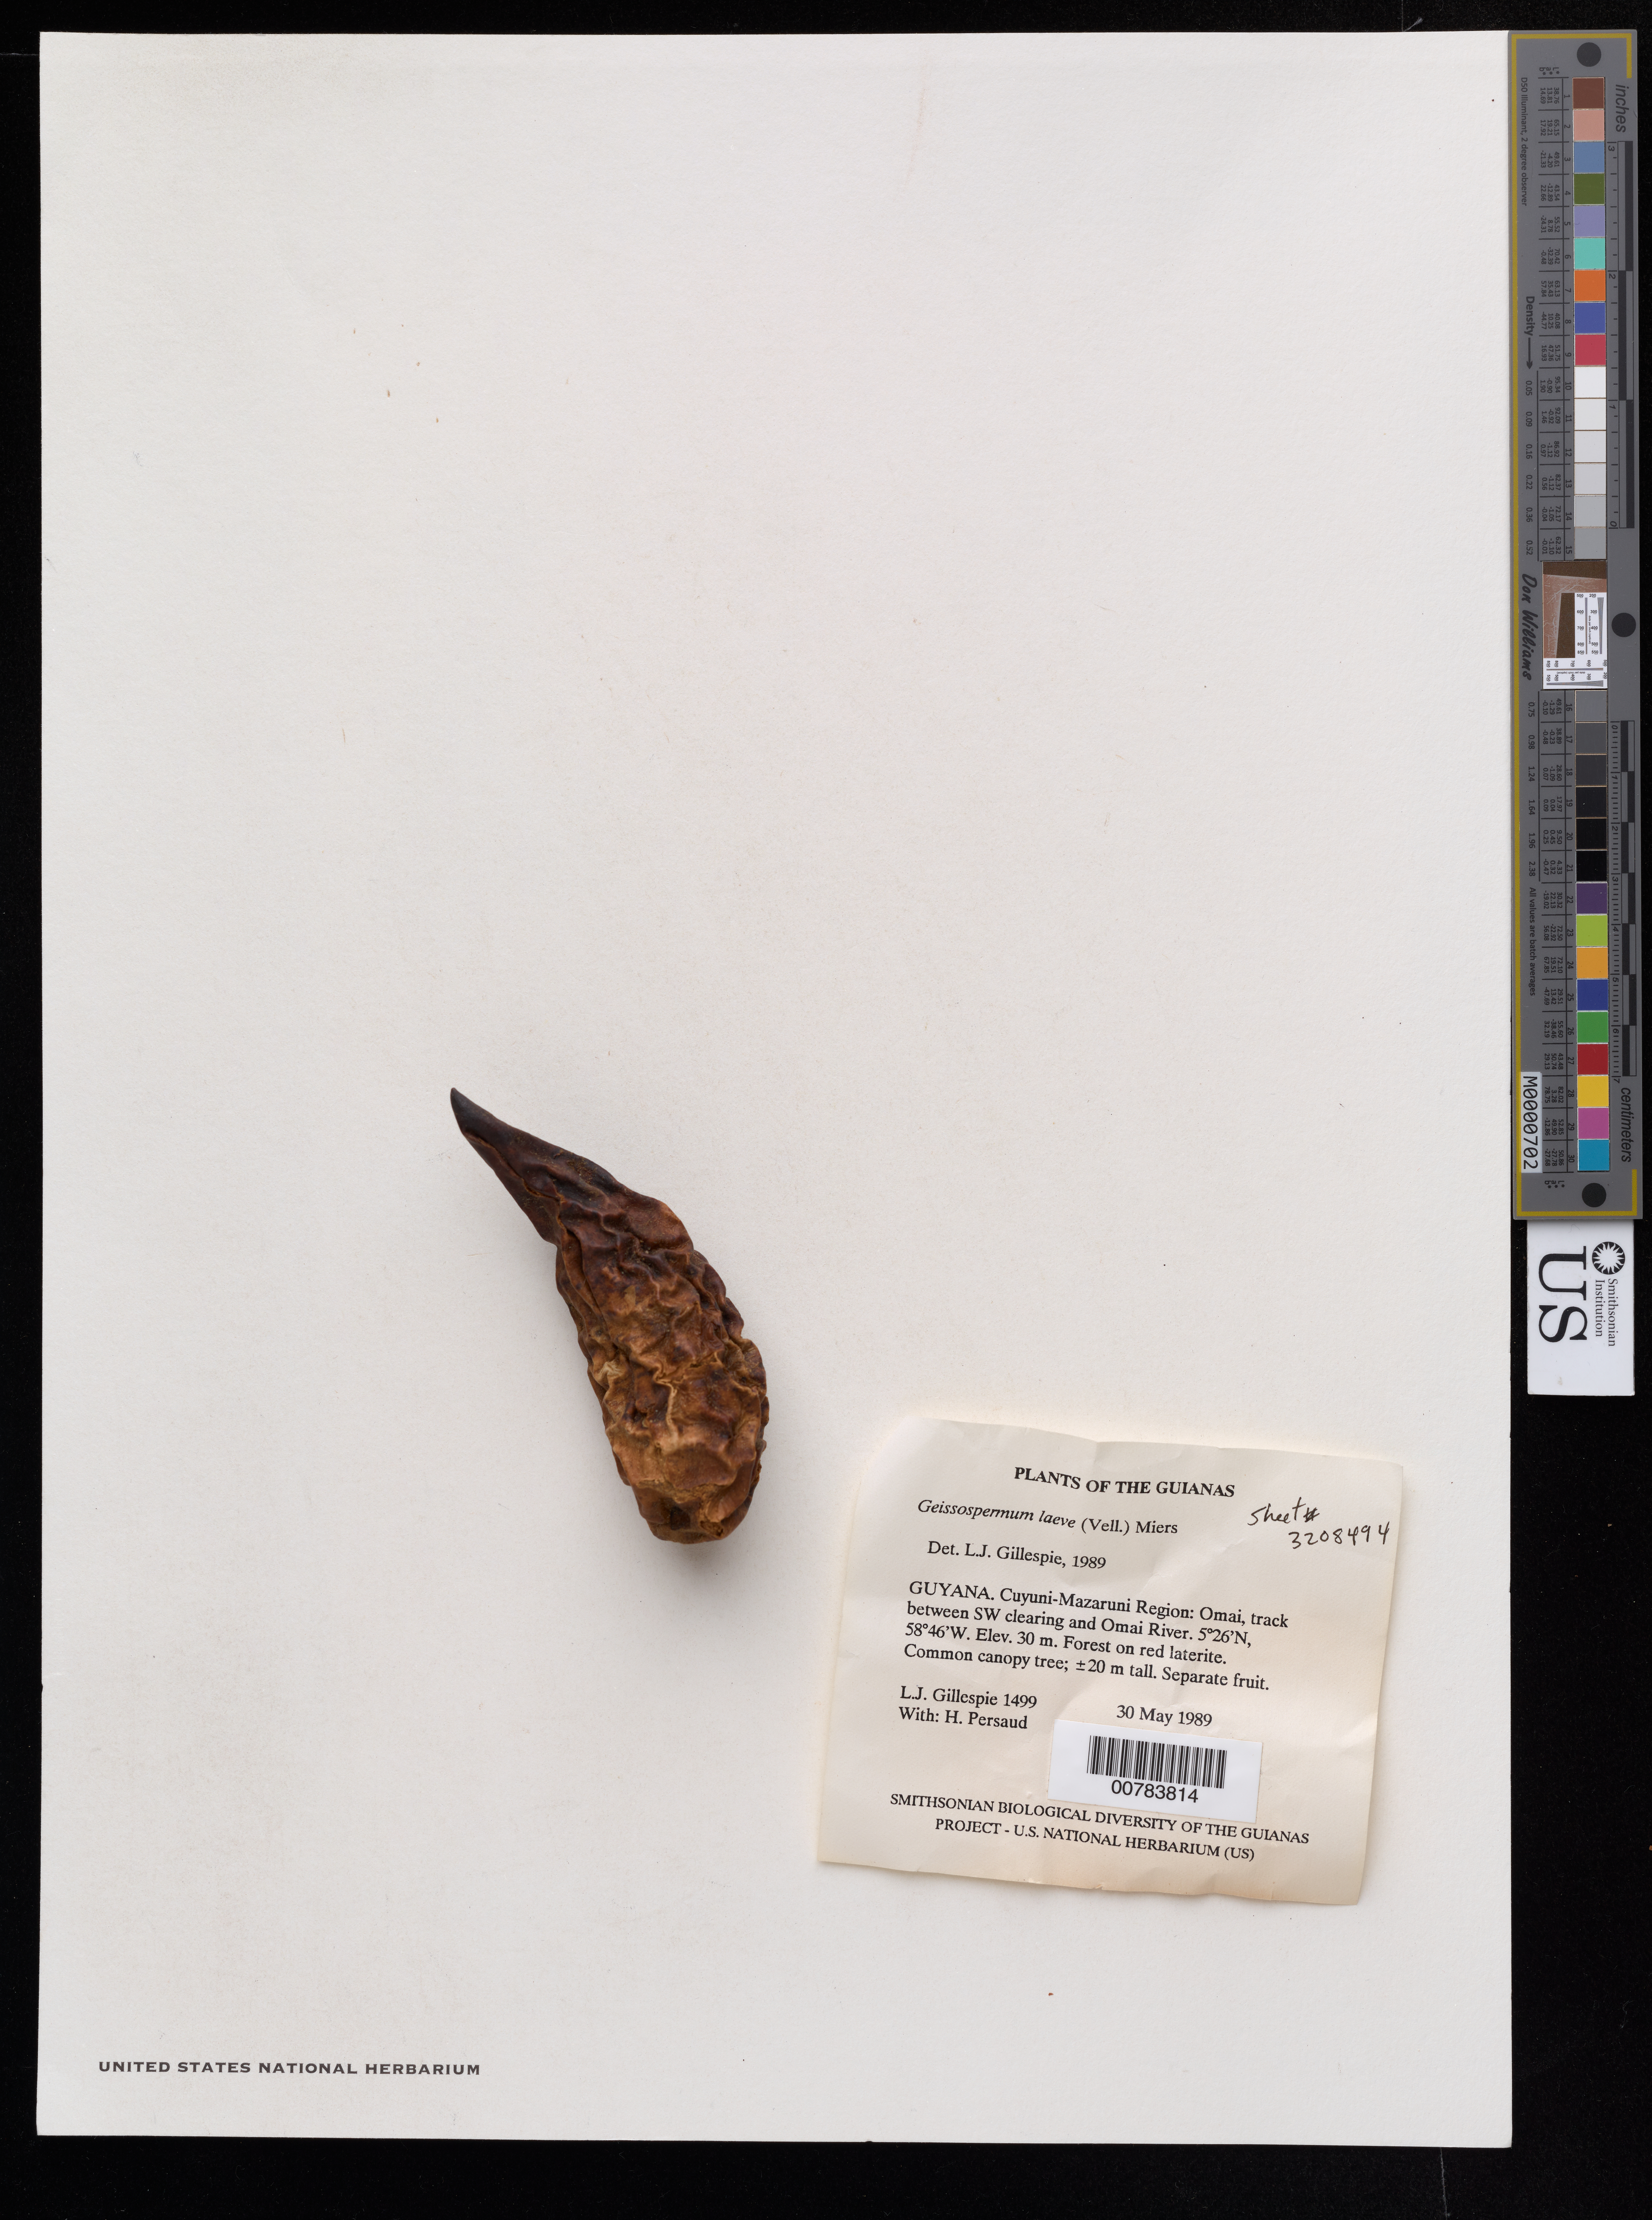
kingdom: Plantae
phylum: Tracheophyta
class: Magnoliopsida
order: Gentianales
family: Apocynaceae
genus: Geissospermum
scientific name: Geissospermum laeve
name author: (Thunb.) Miers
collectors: L. J. Gillespie & H. Persaud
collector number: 1499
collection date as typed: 30 May 1989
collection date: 1989-05-30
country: Guyana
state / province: Cuyuni-Mazaruni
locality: Omai, track between SW clearing and Omai River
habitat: Forest on red laterite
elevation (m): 30